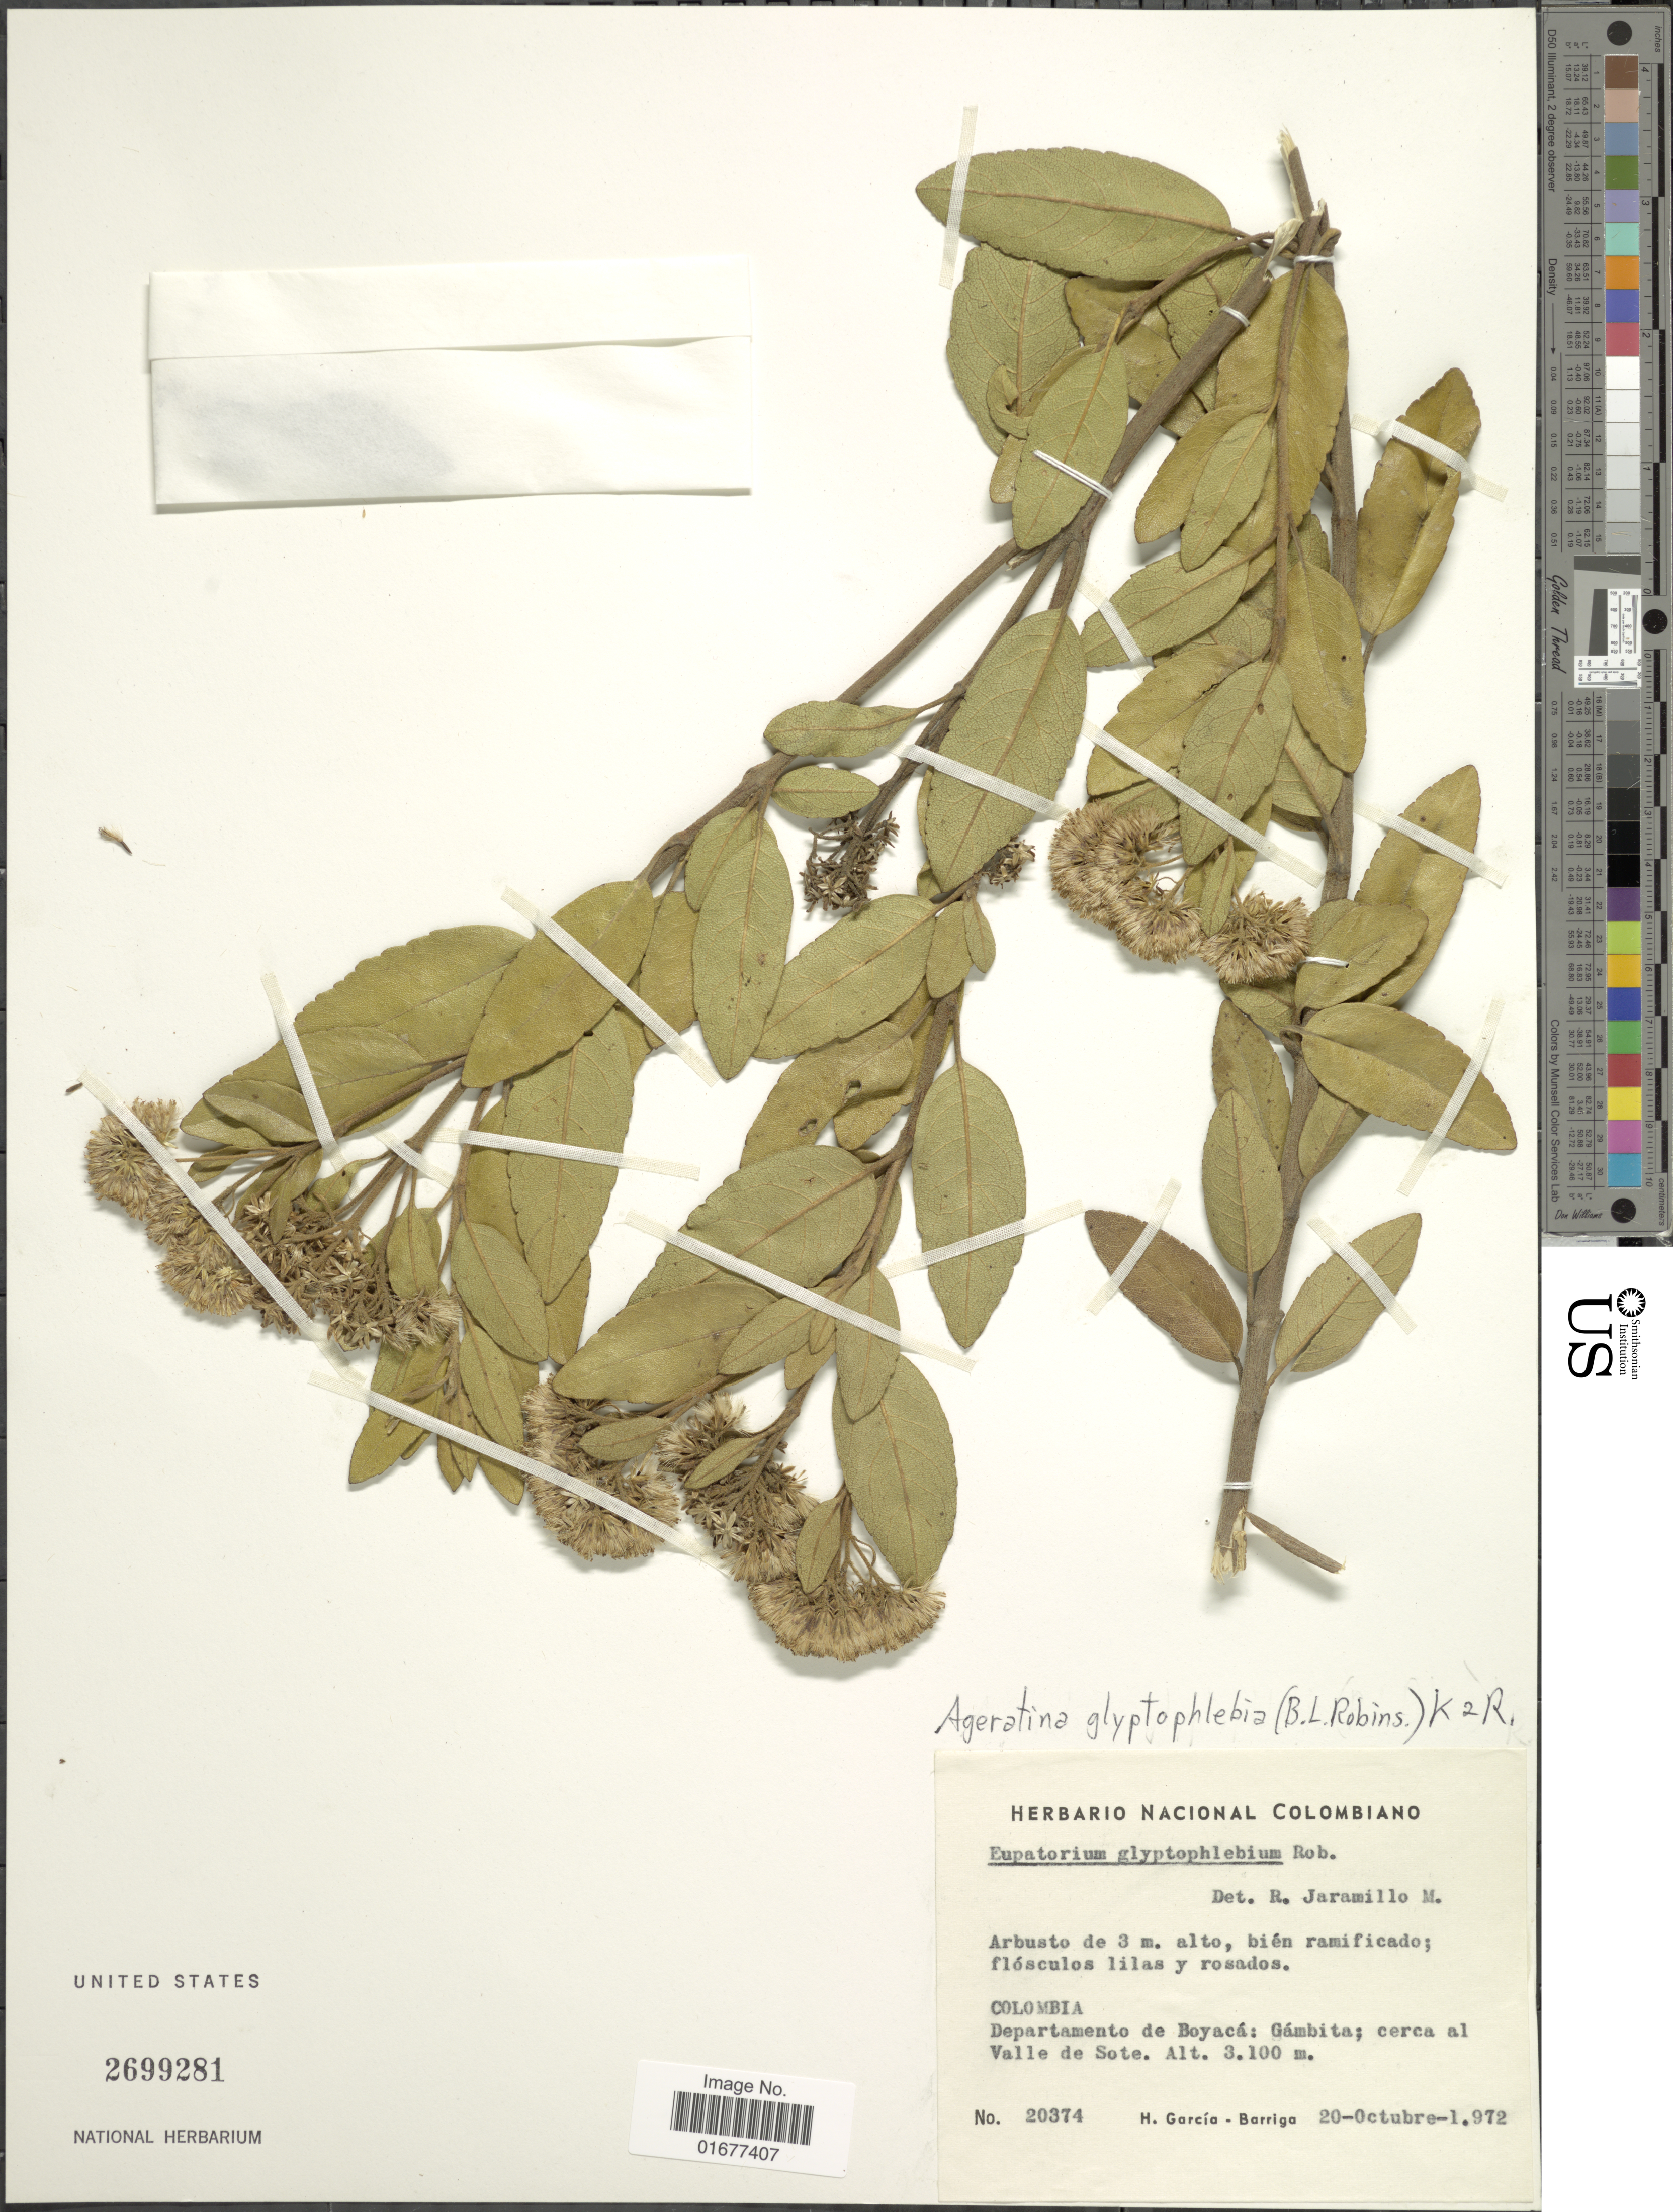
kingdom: Plantae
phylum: Tracheophyta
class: Magnoliopsida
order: Asterales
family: Asteraceae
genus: Ageratina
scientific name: Ageratina glyptophlebia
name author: (B.L. Rob.) R.M. King & H. Rob.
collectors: H. García Barriga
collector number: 20374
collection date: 1972-10-20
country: Colombia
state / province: Boyacá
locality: Departamento de Boyaca: Gambita; cerca al Valle de Sote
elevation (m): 3100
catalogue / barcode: US 2699281